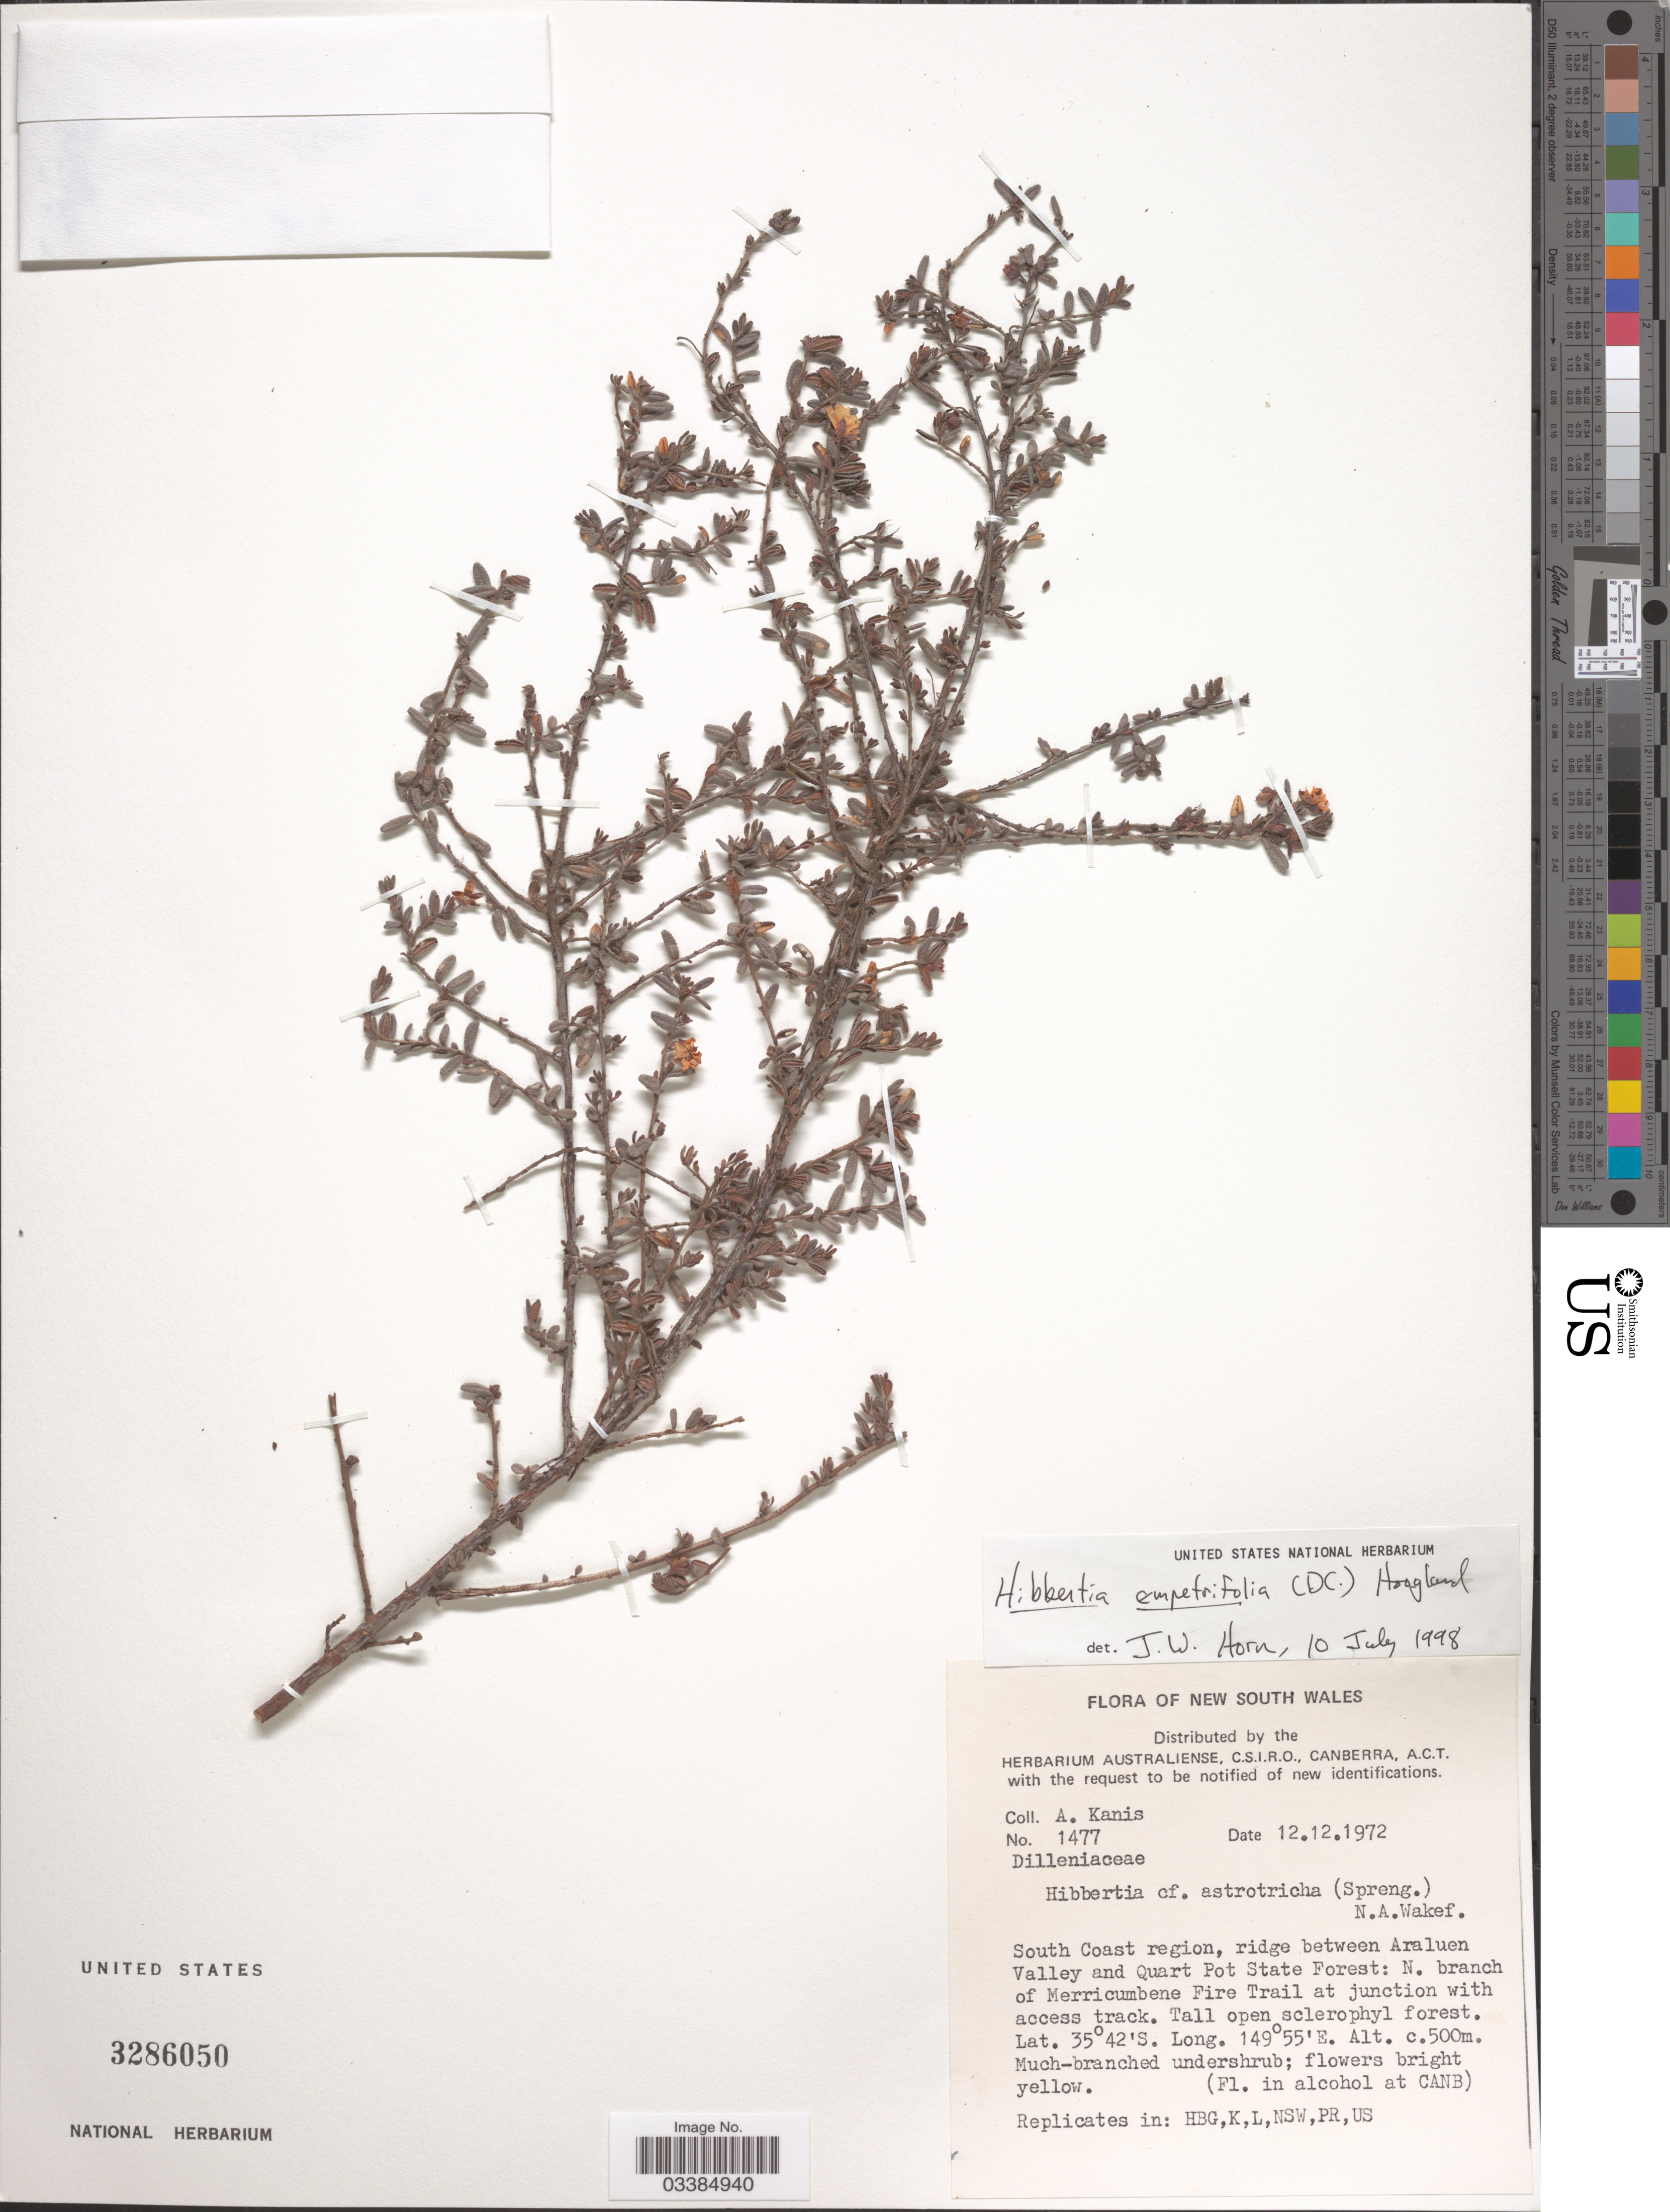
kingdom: Plantae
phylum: Tracheophyta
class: Magnoliopsida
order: Dilleniales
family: Dilleniaceae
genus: Hibbertia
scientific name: Hibbertia empetrifolia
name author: (DC.) Hoogland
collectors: A. Kanis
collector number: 1477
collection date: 1972-12-12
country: Australia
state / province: New South Wales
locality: South Coast region, ridge between Araluen Valley and Quart Pot State Forest: N. branch of Merricumbene Fire Trail at junction with access track.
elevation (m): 500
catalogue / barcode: US 3286050